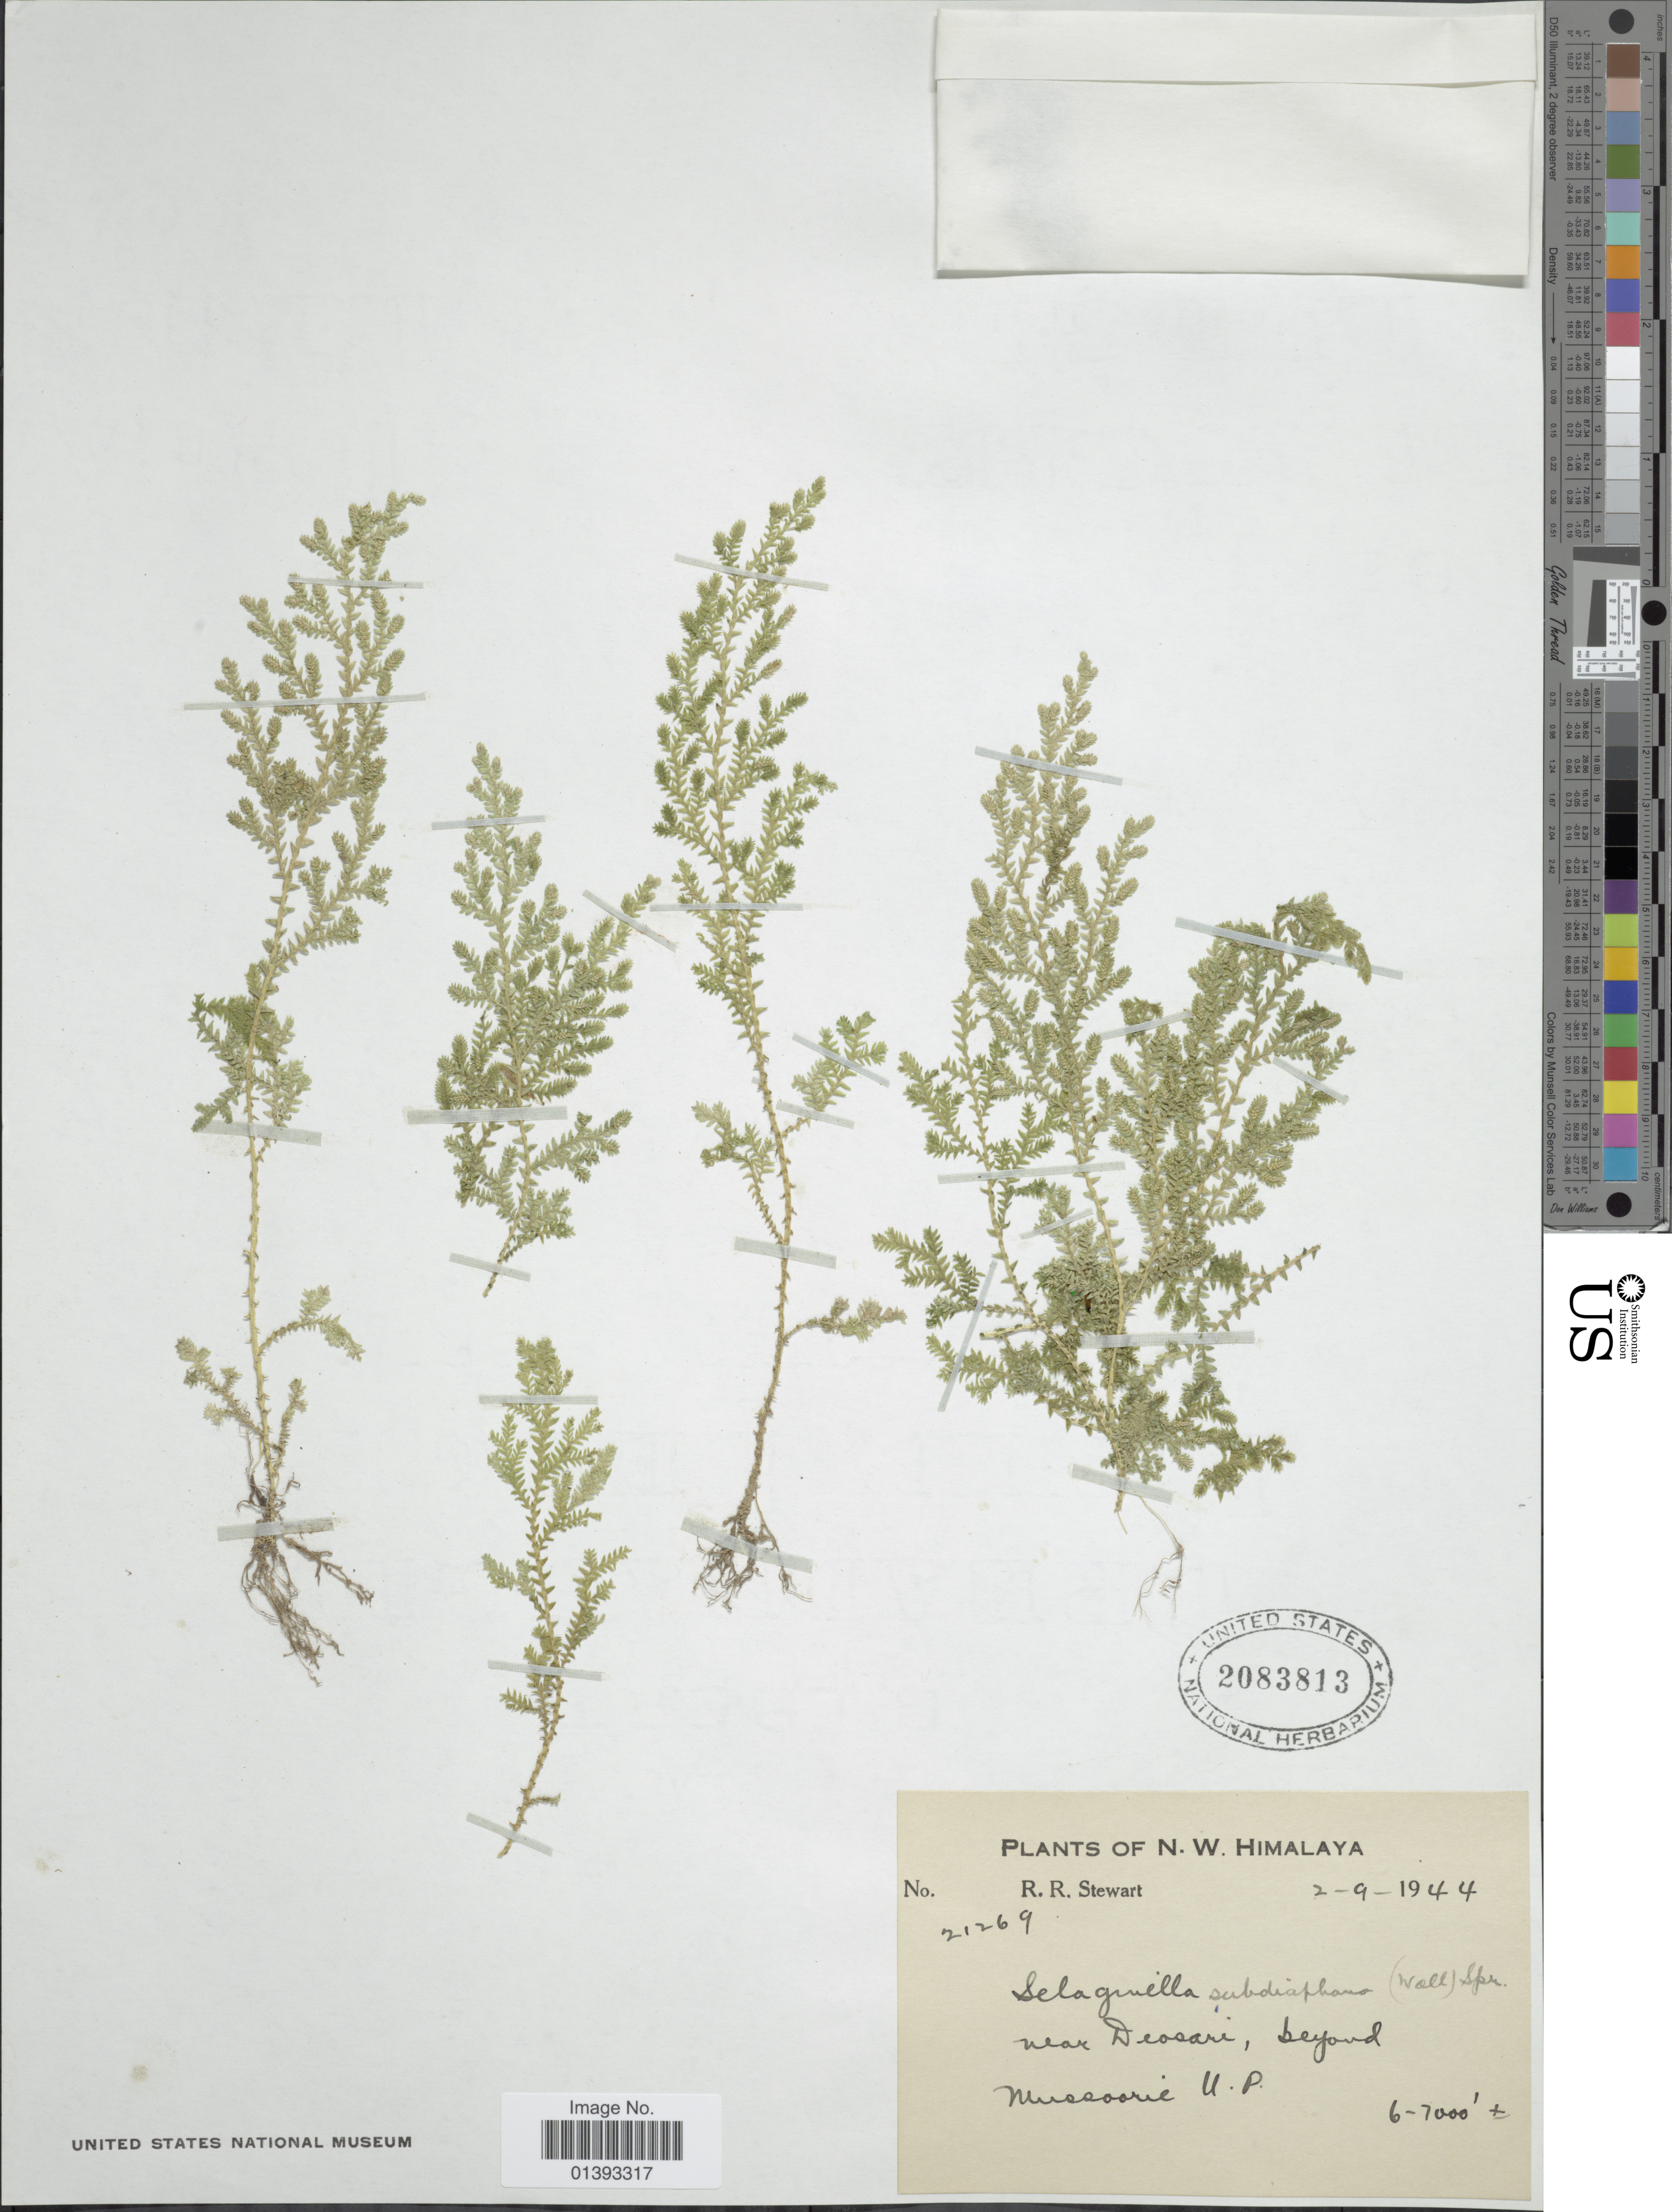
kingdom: Plantae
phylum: Tracheophyta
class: Lycopodiopsida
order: Selaginellales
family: Selaginellaceae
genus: Selaginella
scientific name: Selaginella subdiaphana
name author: (Wall. ex Hook. & Grev.) Spring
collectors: R. R. Stewart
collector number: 21269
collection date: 1944-09-02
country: India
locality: N.W. Himalaya, near Deosari, beyond Mussoorie U.P.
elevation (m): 1829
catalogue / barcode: US 2083813